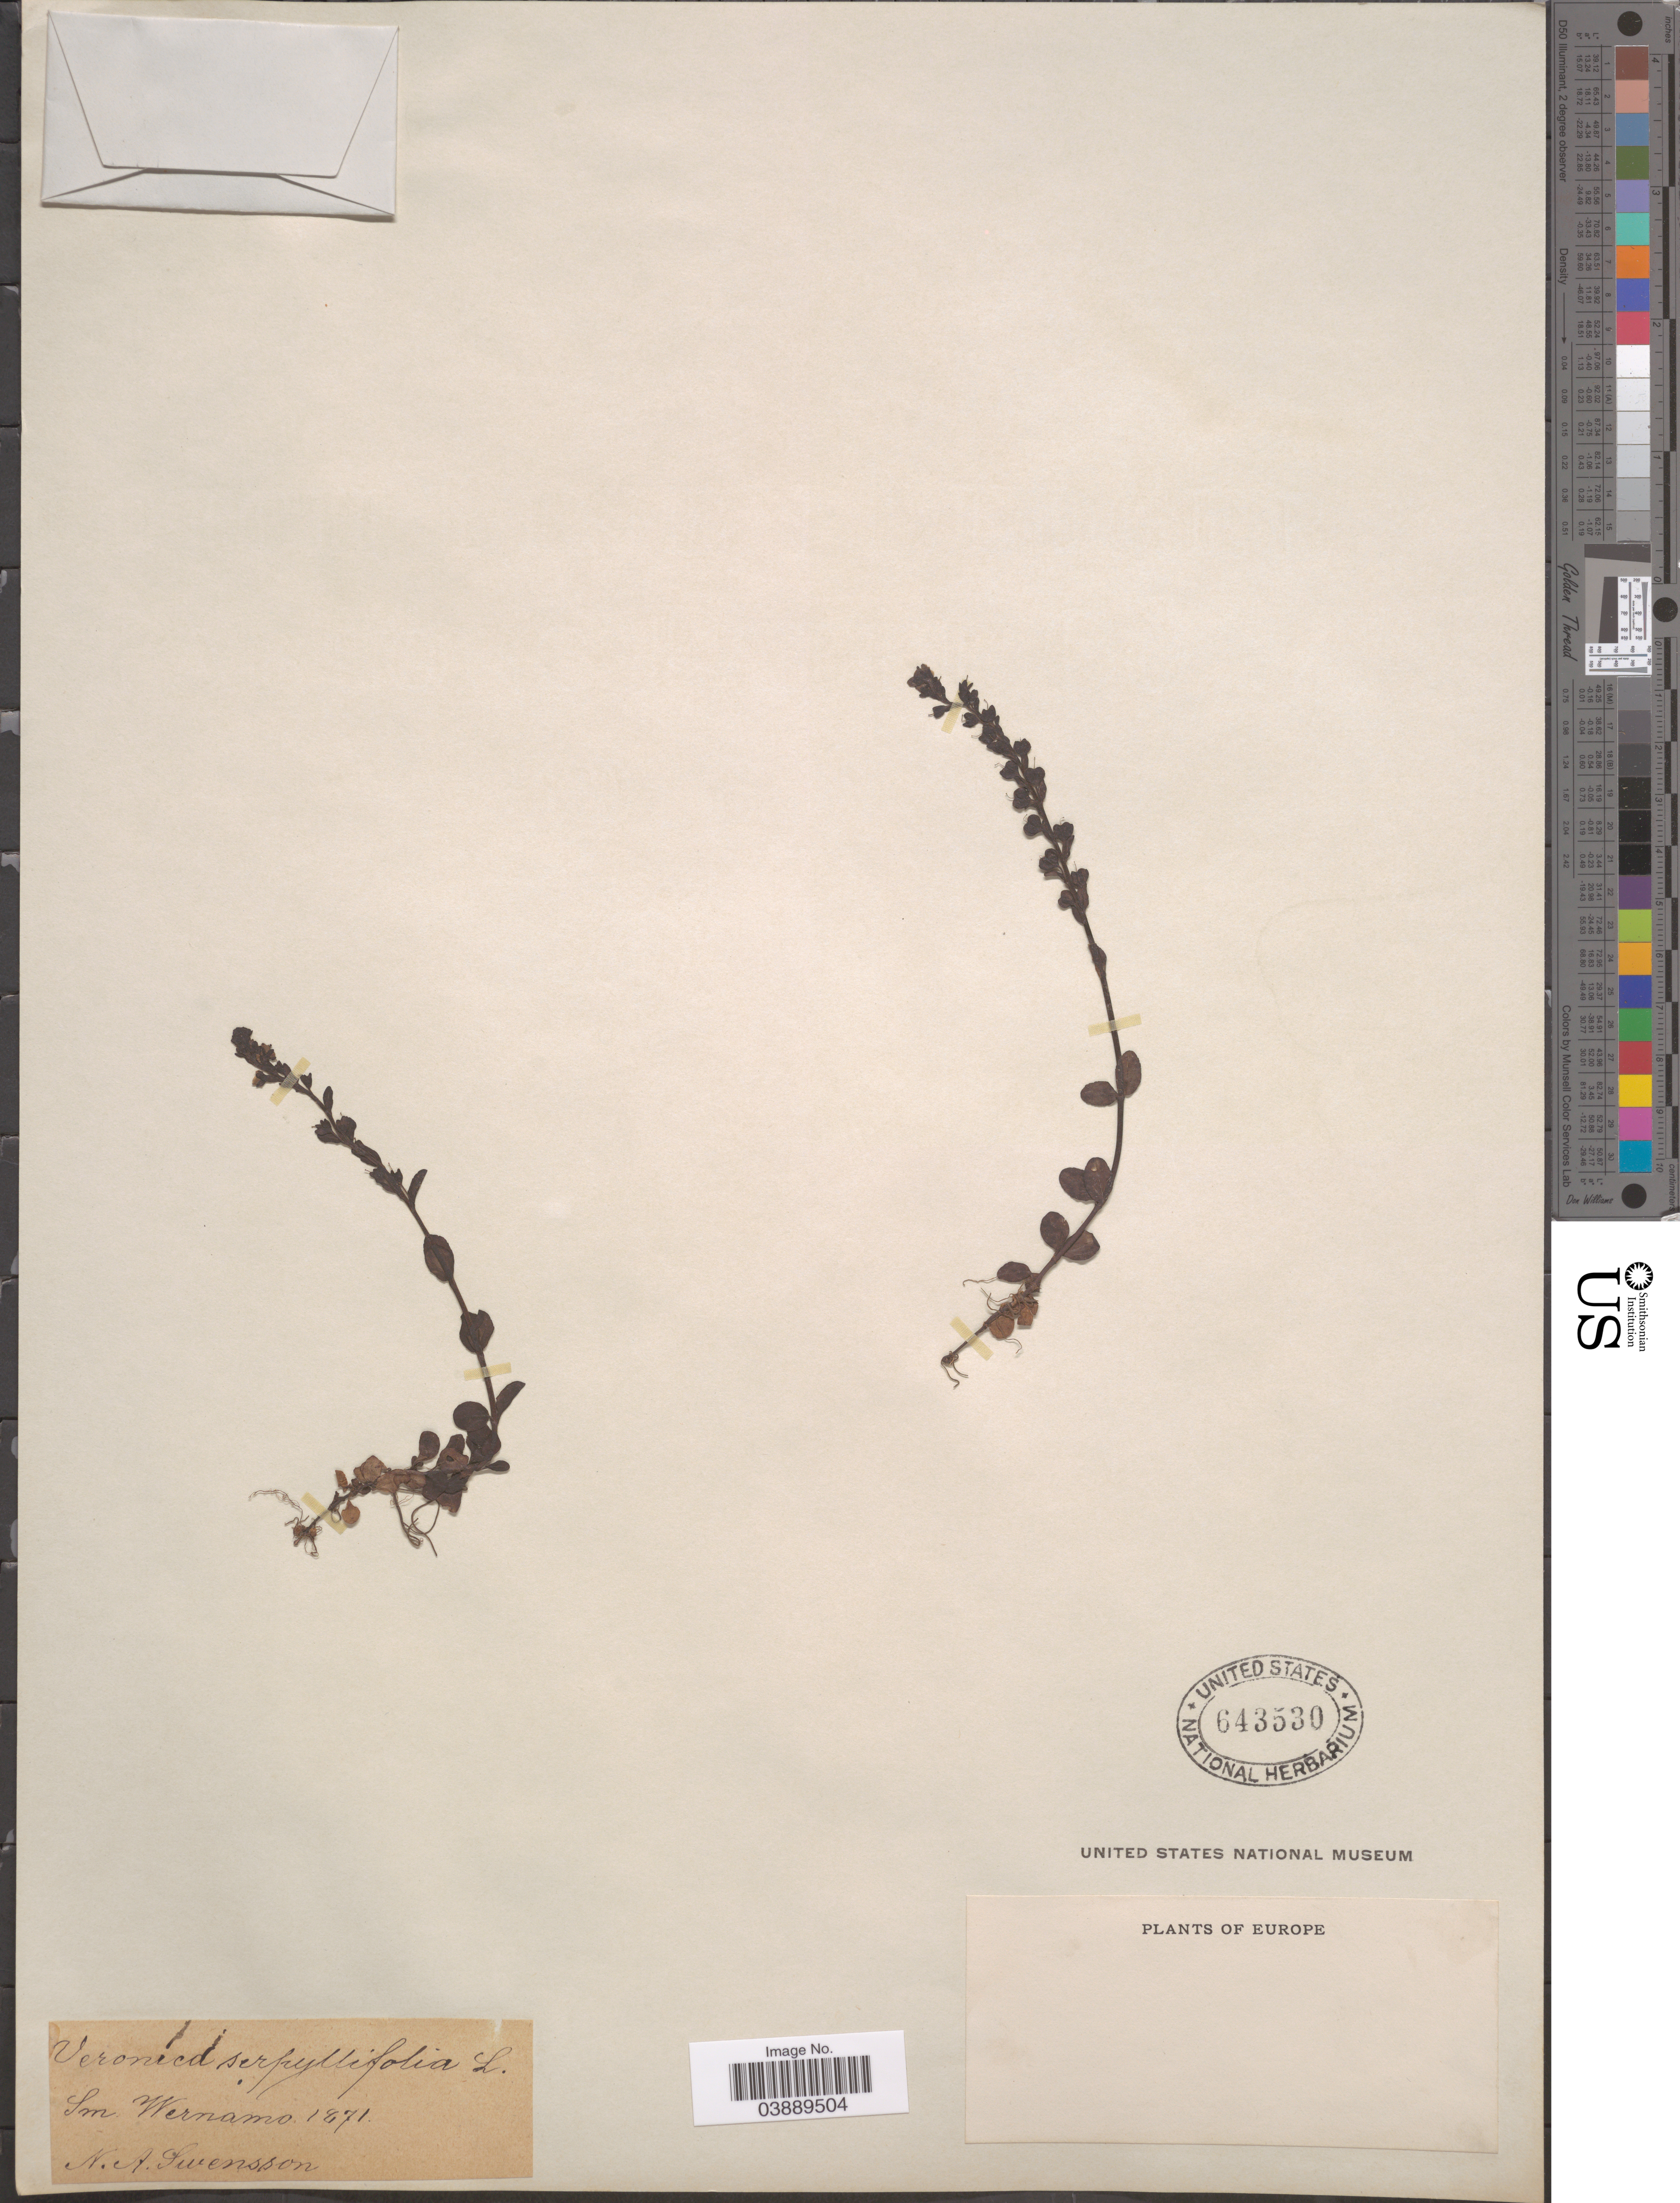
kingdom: Plantae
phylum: Tracheophyta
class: Magnoliopsida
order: Lamiales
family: Plantaginaceae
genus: Veronica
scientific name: Veronica serpyllifolia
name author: L.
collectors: N. Svensson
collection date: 1871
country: Sweden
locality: Europe. Sm Wernamo.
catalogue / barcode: US 643530